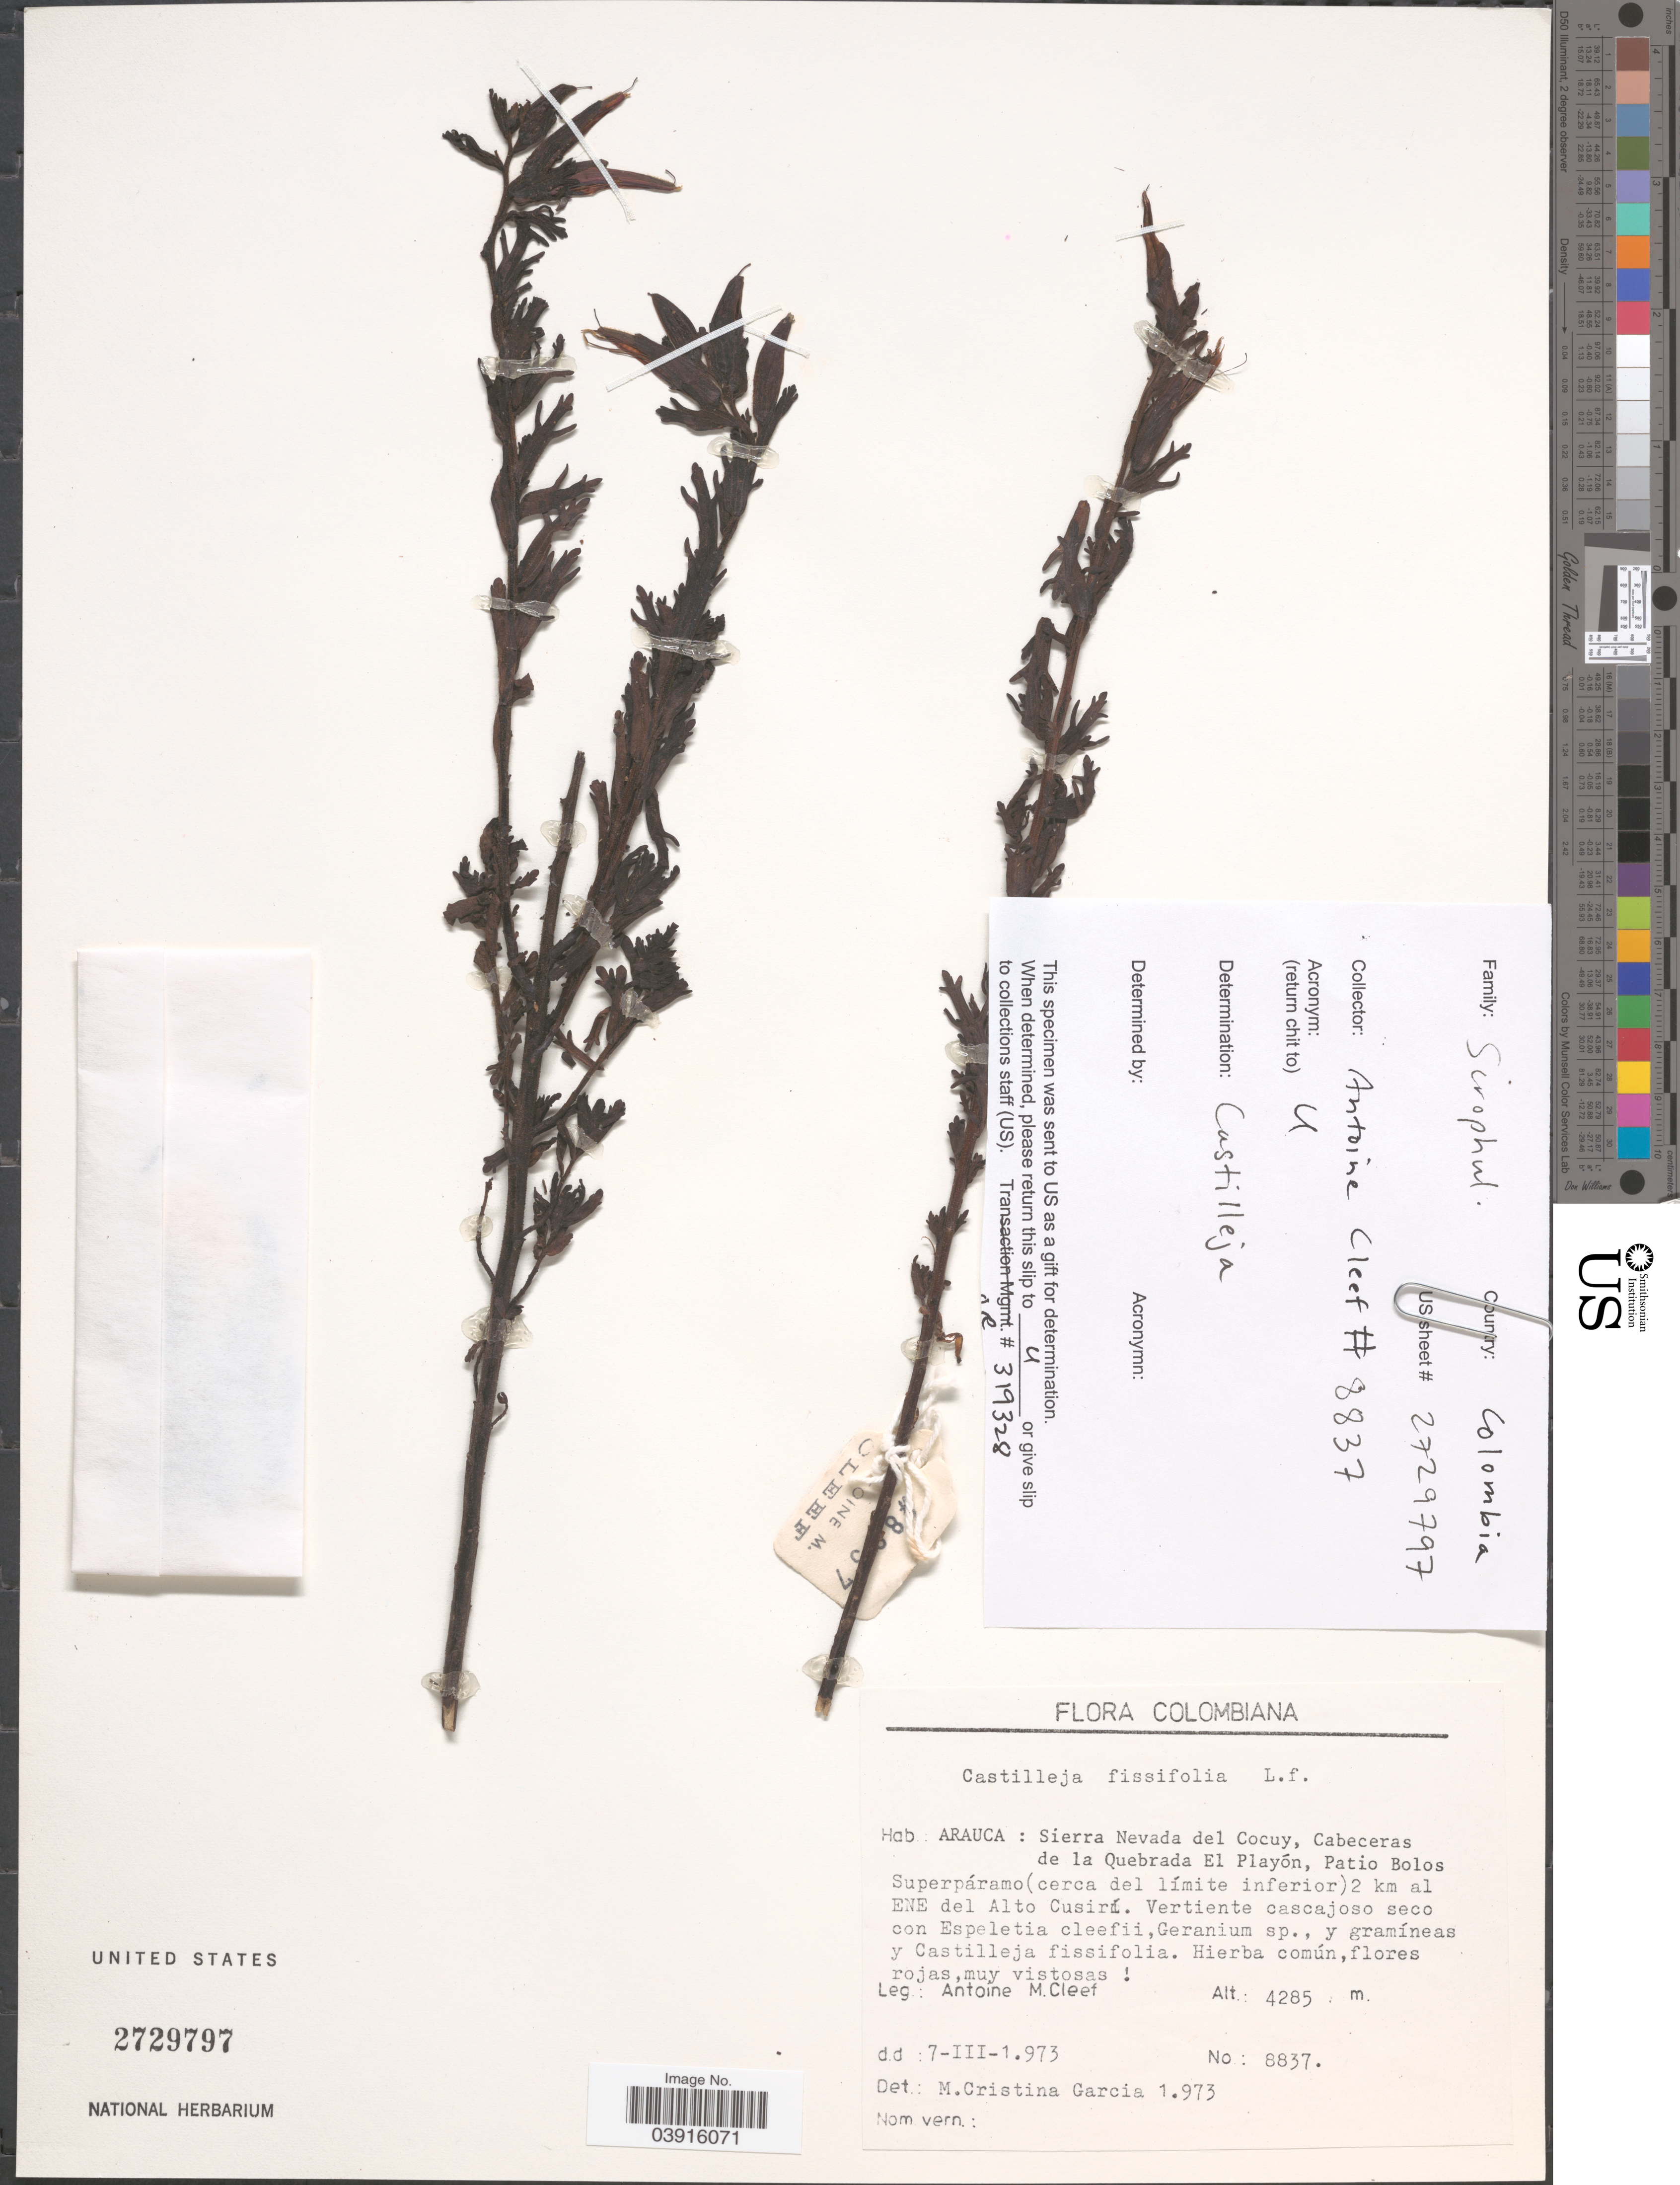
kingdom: Plantae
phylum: Tracheophyta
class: Magnoliopsida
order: Lamiales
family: Orobanchaceae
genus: Castilleja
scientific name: Castilleja fissifolia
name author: L. f.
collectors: A. M. Cleef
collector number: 8837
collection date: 1973-03-07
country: Colombia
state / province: Arauca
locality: Sierra Nevada del Cocuy, Cabeceras de la Quebrada El Playón, Patio Bolos Superpáramo (cerca del límite inferior) 2 km al ENE del Alto Cusirí.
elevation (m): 4285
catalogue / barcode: US 2729797